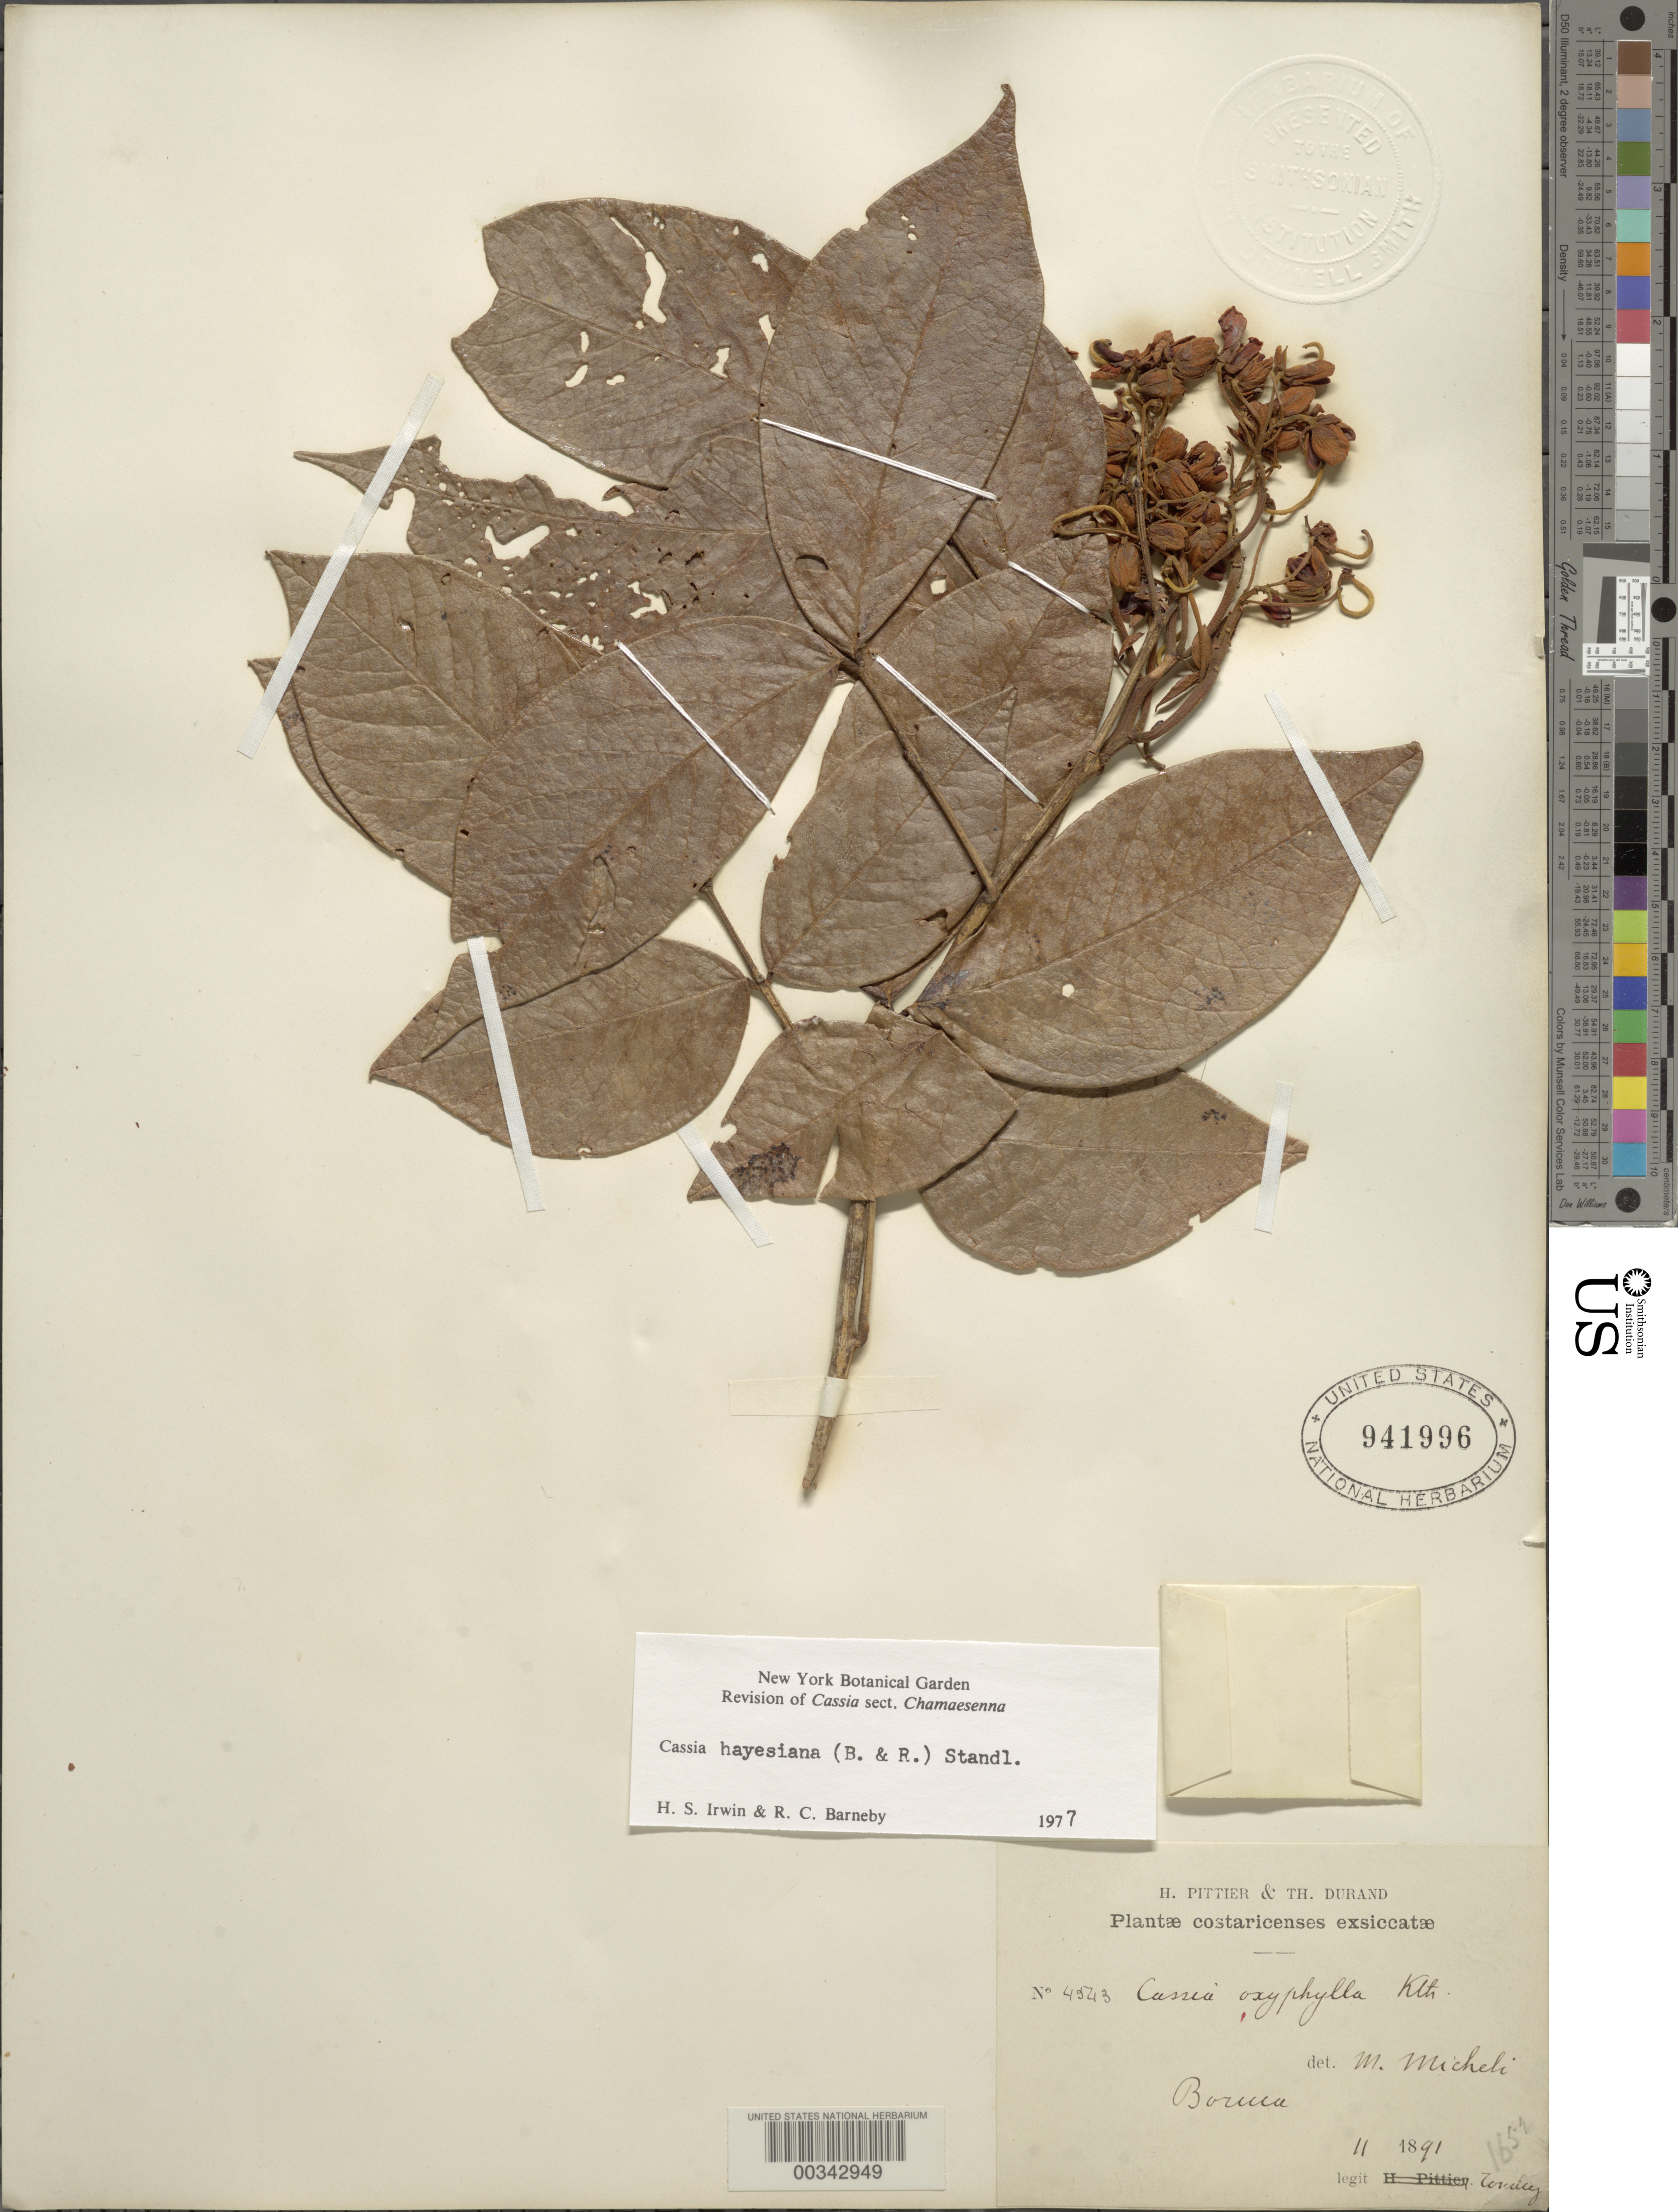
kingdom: Plantae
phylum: Tracheophyta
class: Magnoliopsida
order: Fabales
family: Fabaceae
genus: Senna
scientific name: Senna hayesiana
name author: (Britton & Rose) H.S. Irwin & Barneby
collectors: A. Tonduz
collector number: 4543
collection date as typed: Nov 1891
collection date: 1891-11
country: Costa Rica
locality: Boruca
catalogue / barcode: US 941996